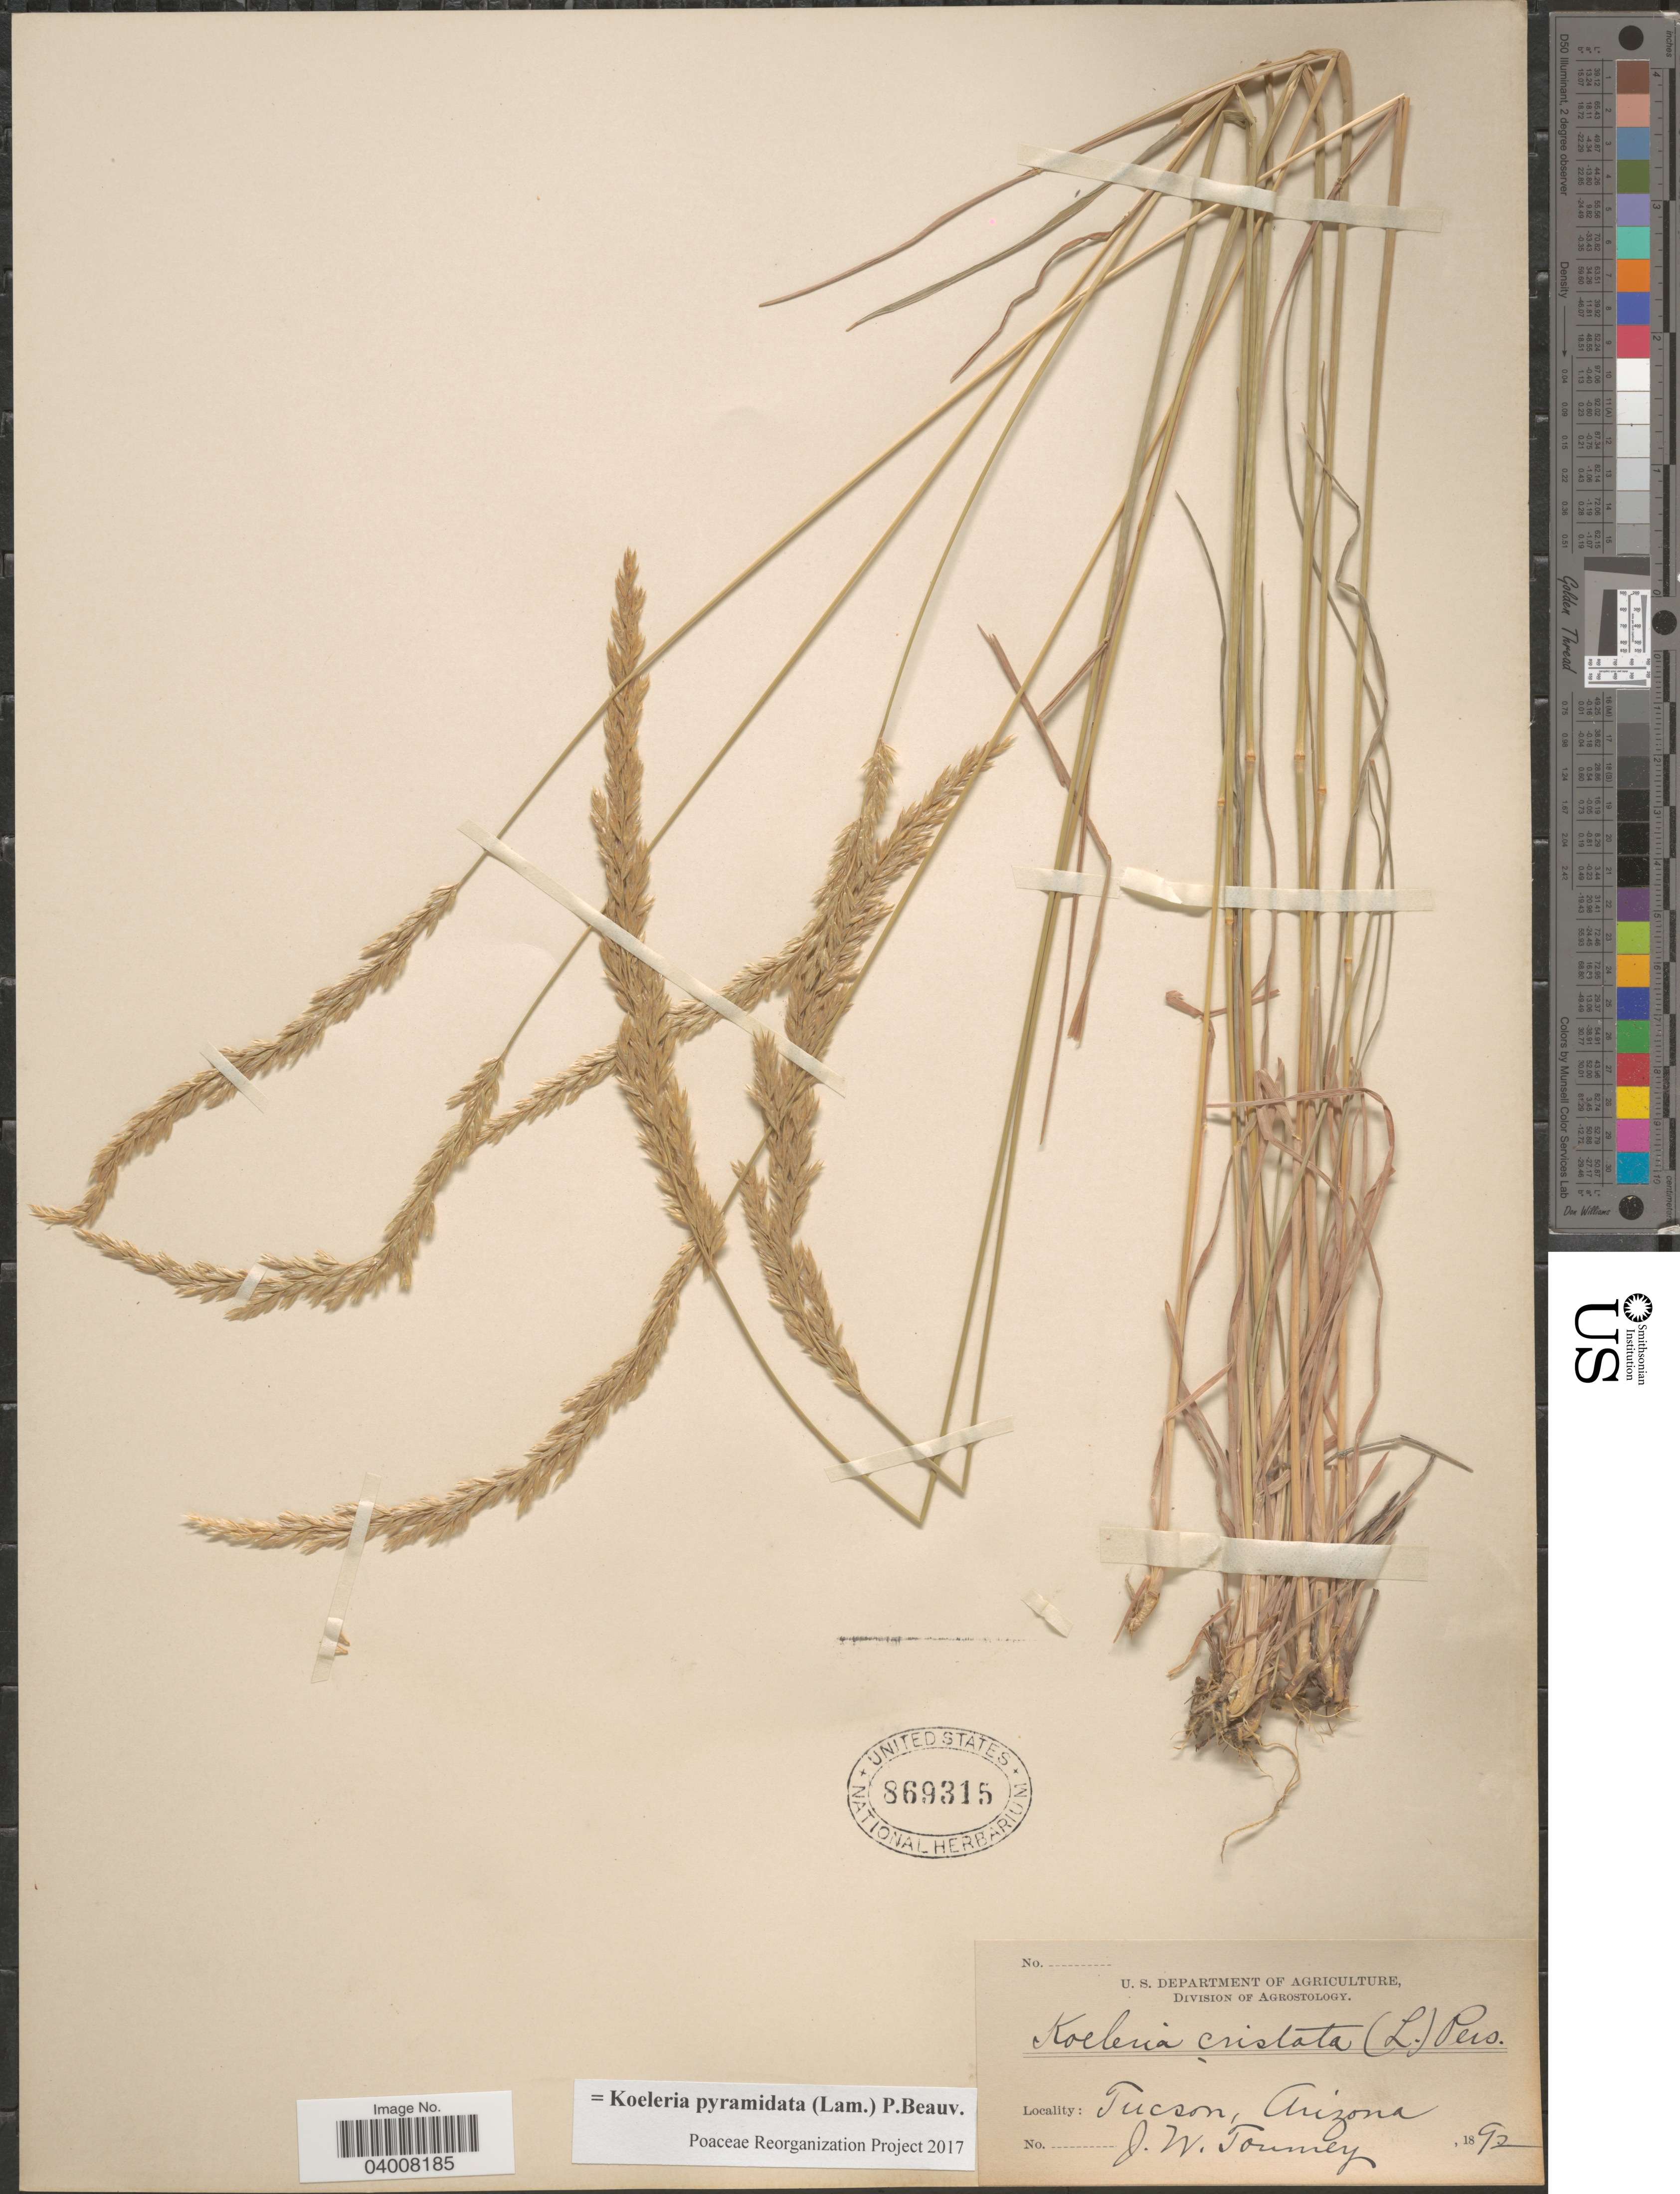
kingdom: Plantae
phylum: Tracheophyta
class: Liliopsida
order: Poales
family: Poaceae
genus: Koeleria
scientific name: Koeleria pyramidata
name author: (Lam.) P. Beauv.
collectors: J. W. Toumey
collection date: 1892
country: United States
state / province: Arizona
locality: Tucson.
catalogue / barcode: US 869315